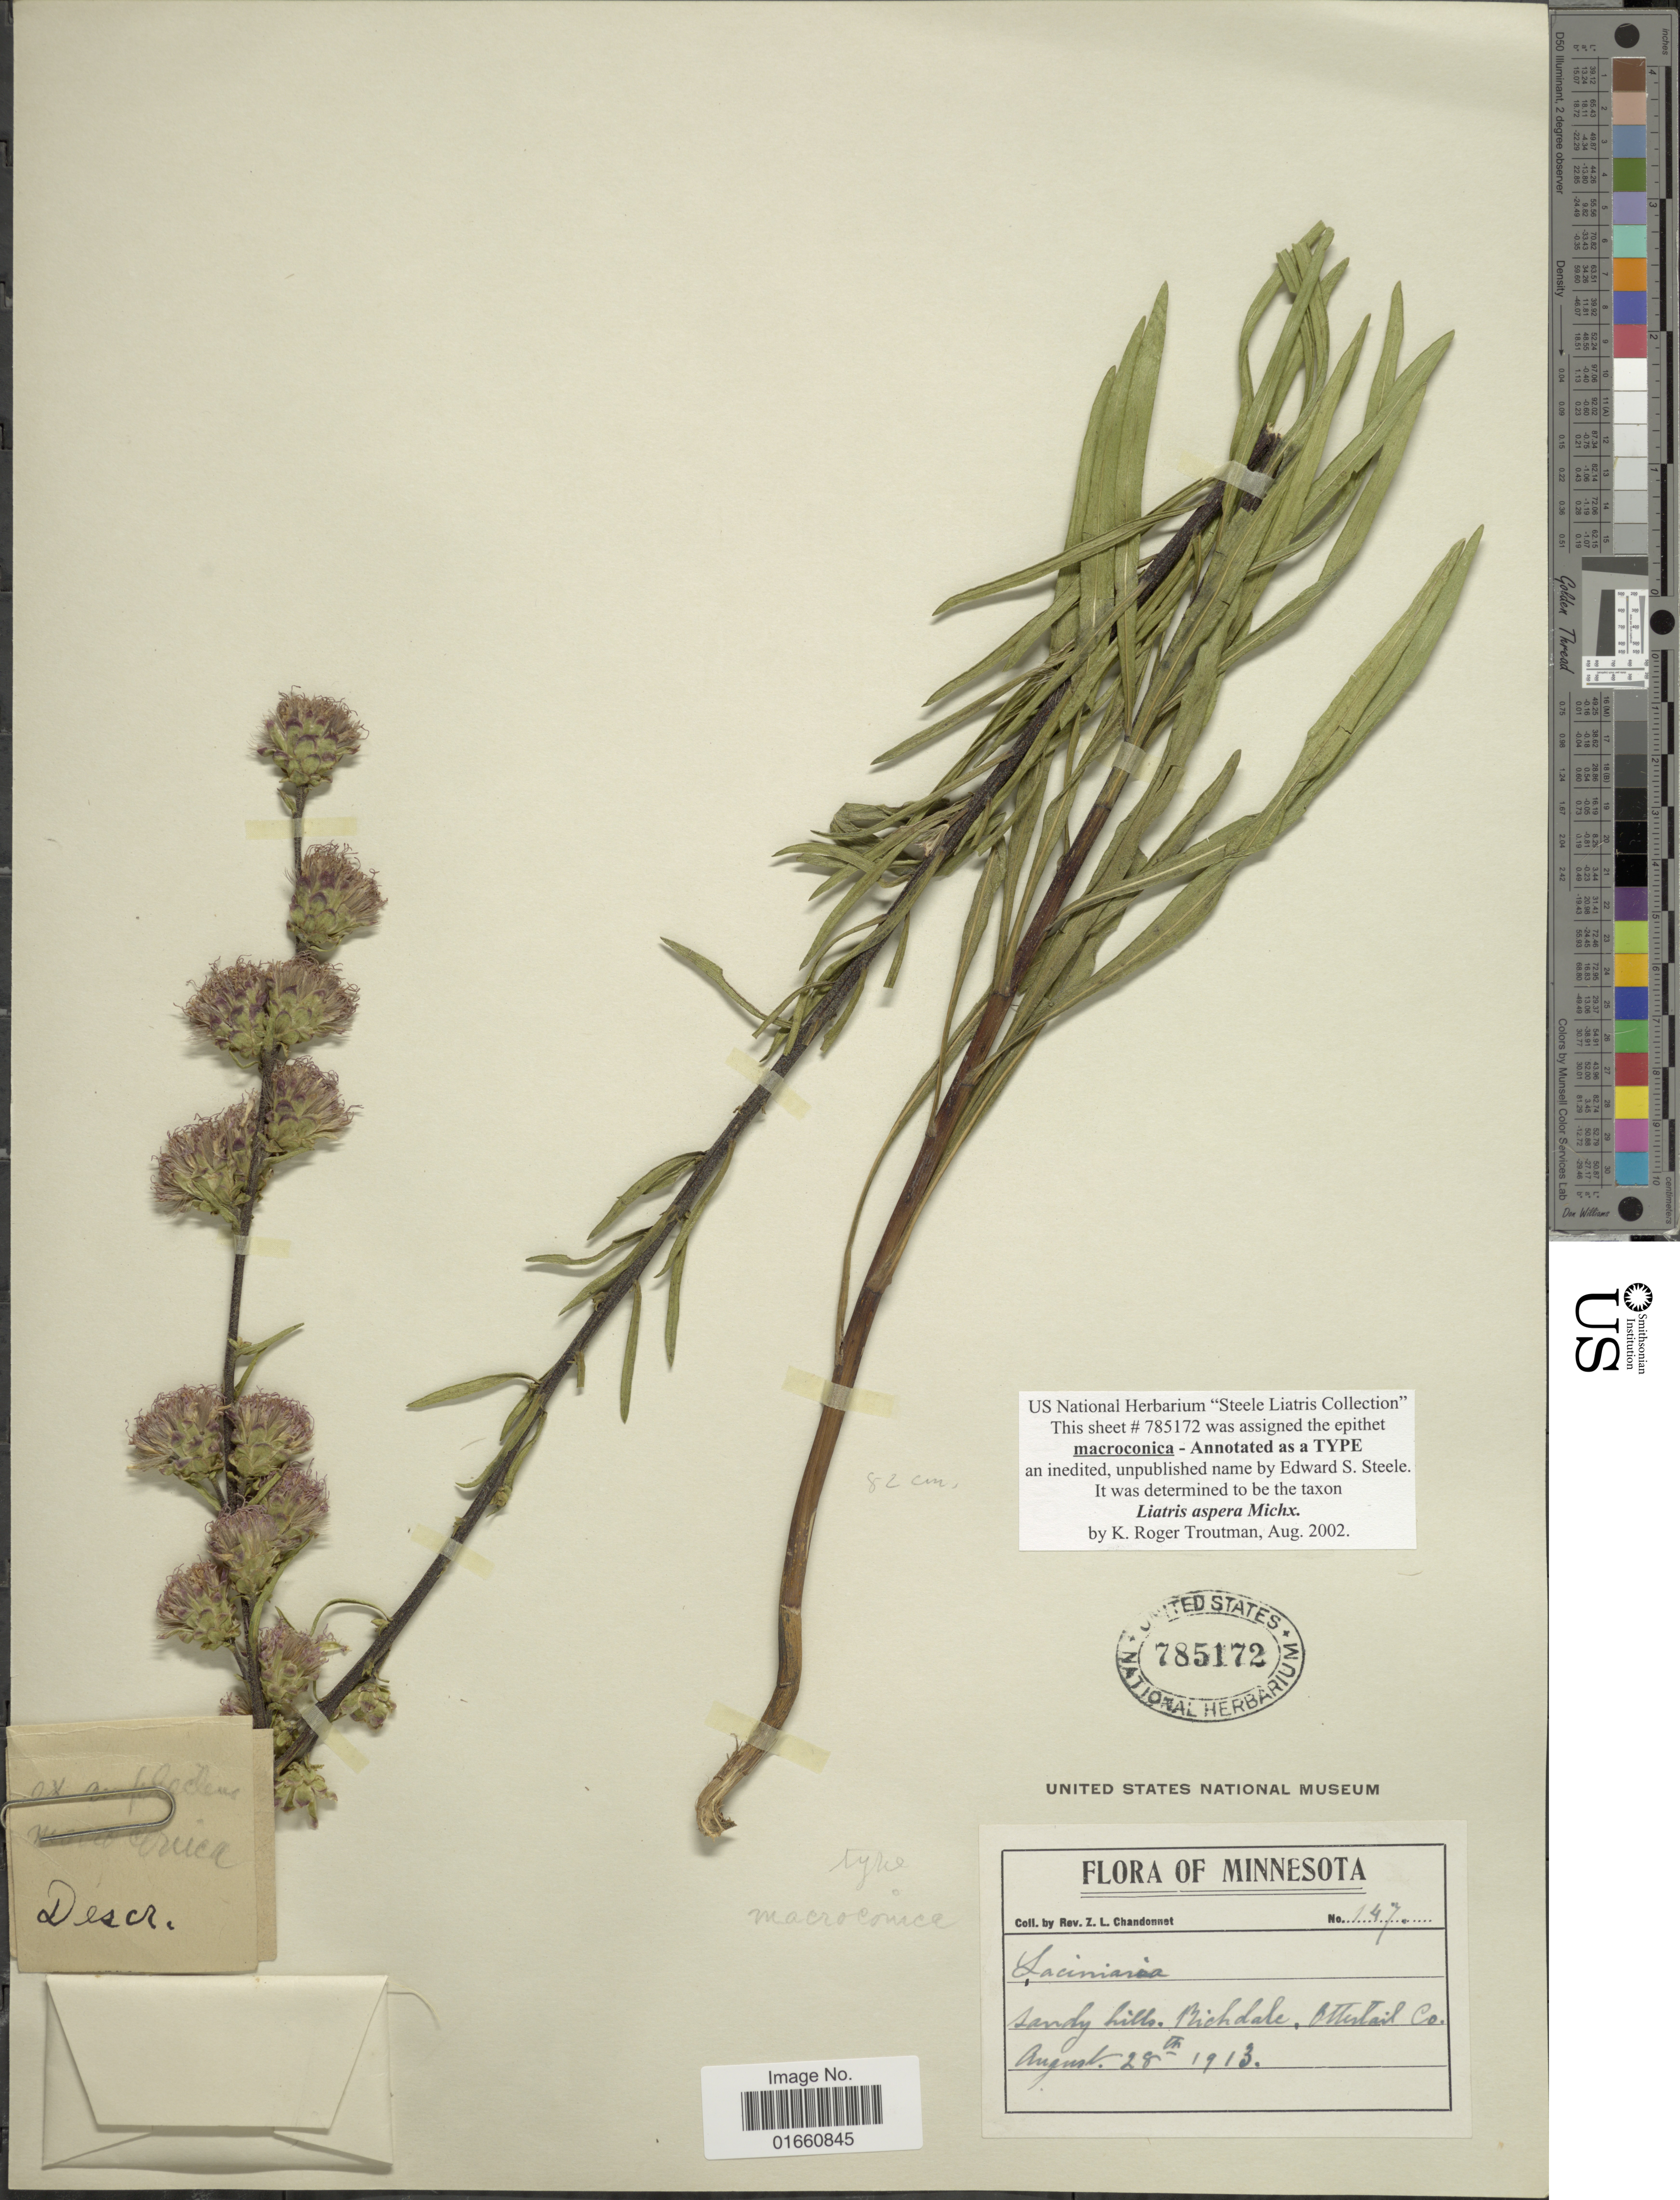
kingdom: Plantae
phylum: Tracheophyta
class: Magnoliopsida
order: Asterales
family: Asteraceae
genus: Liatris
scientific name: Liatris aspera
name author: Michx.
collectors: Z. Chandonnet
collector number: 147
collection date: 1913-08-28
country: United States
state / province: Minnesota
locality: Richdale, Ottertail Co.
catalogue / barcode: US 785172